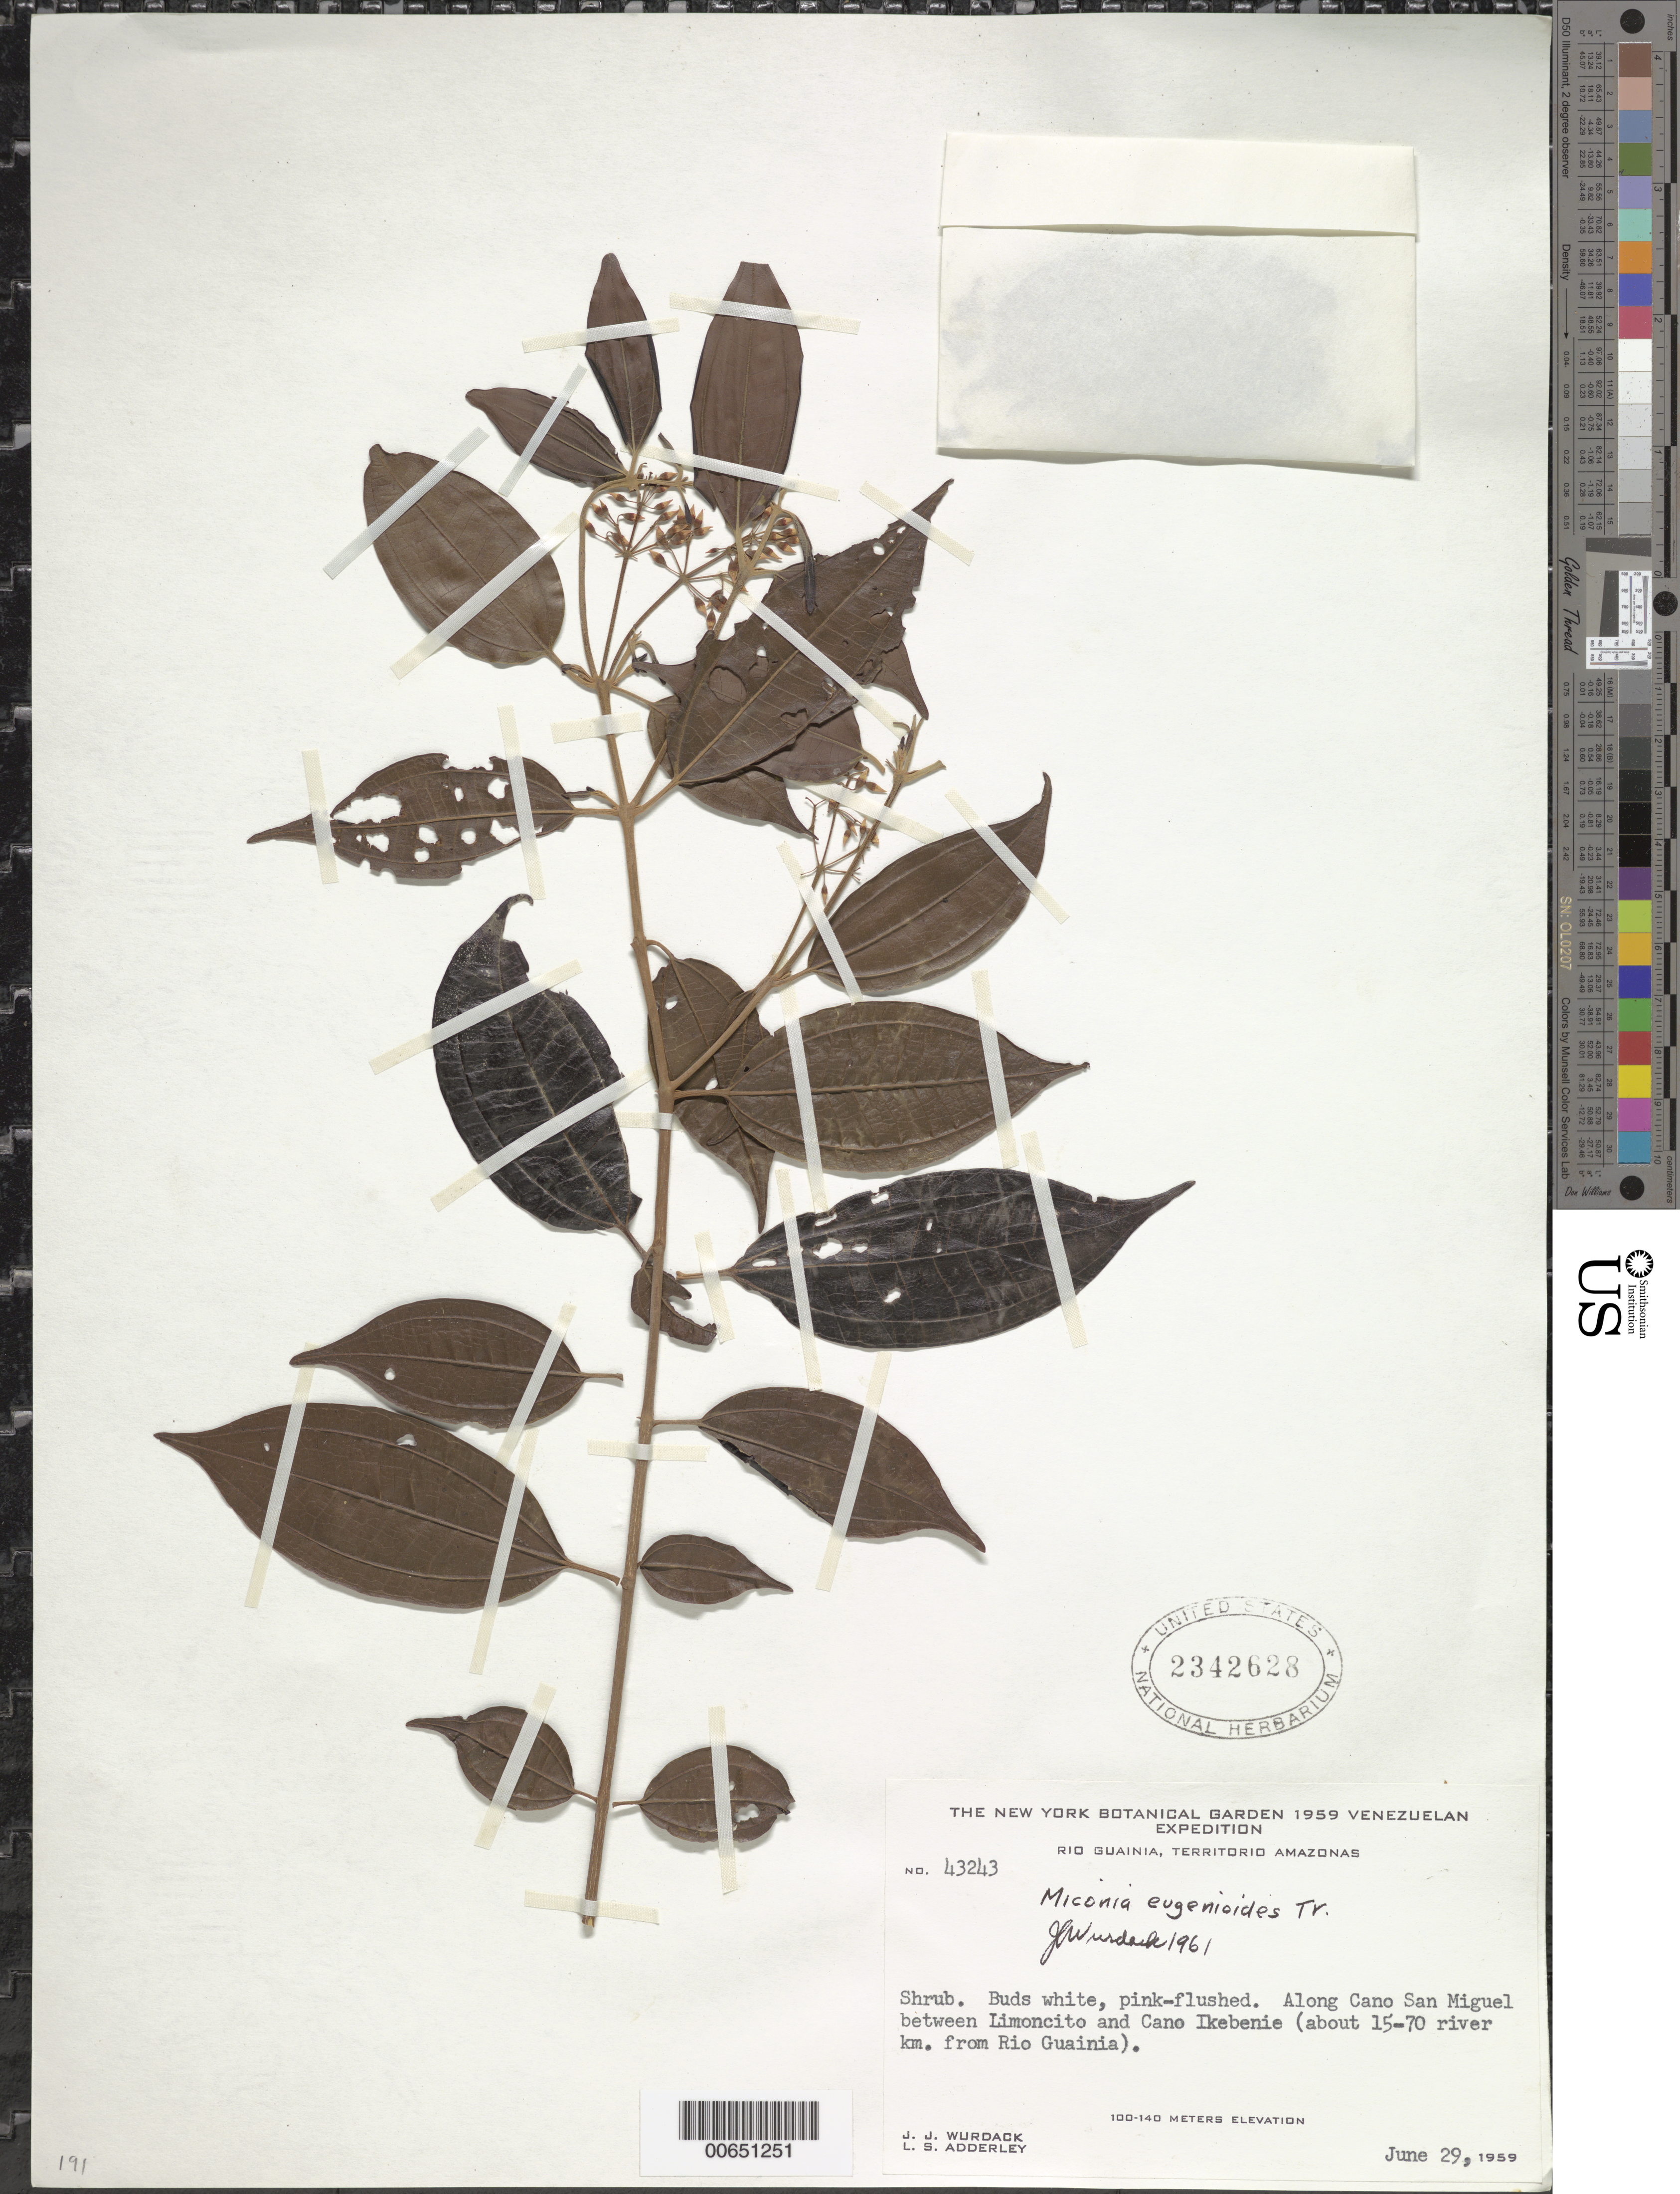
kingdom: Plantae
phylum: Tracheophyta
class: Magnoliopsida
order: Myrtales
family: Melastomataceae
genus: Miconia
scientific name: Miconia eugenioides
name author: Triana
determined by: Wurdack, John J., (US), US (UNITED STATES)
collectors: J. J. Wurdack & L. S. Adderley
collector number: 43243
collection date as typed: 29-Jun-59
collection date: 1959-06-29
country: Venezuela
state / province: Amazonas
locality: Caño San Miguel, between Limoncito and Caño Ikebenie, Río Guainia (about 70 km from river mouth)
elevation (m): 100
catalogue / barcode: US 2342628